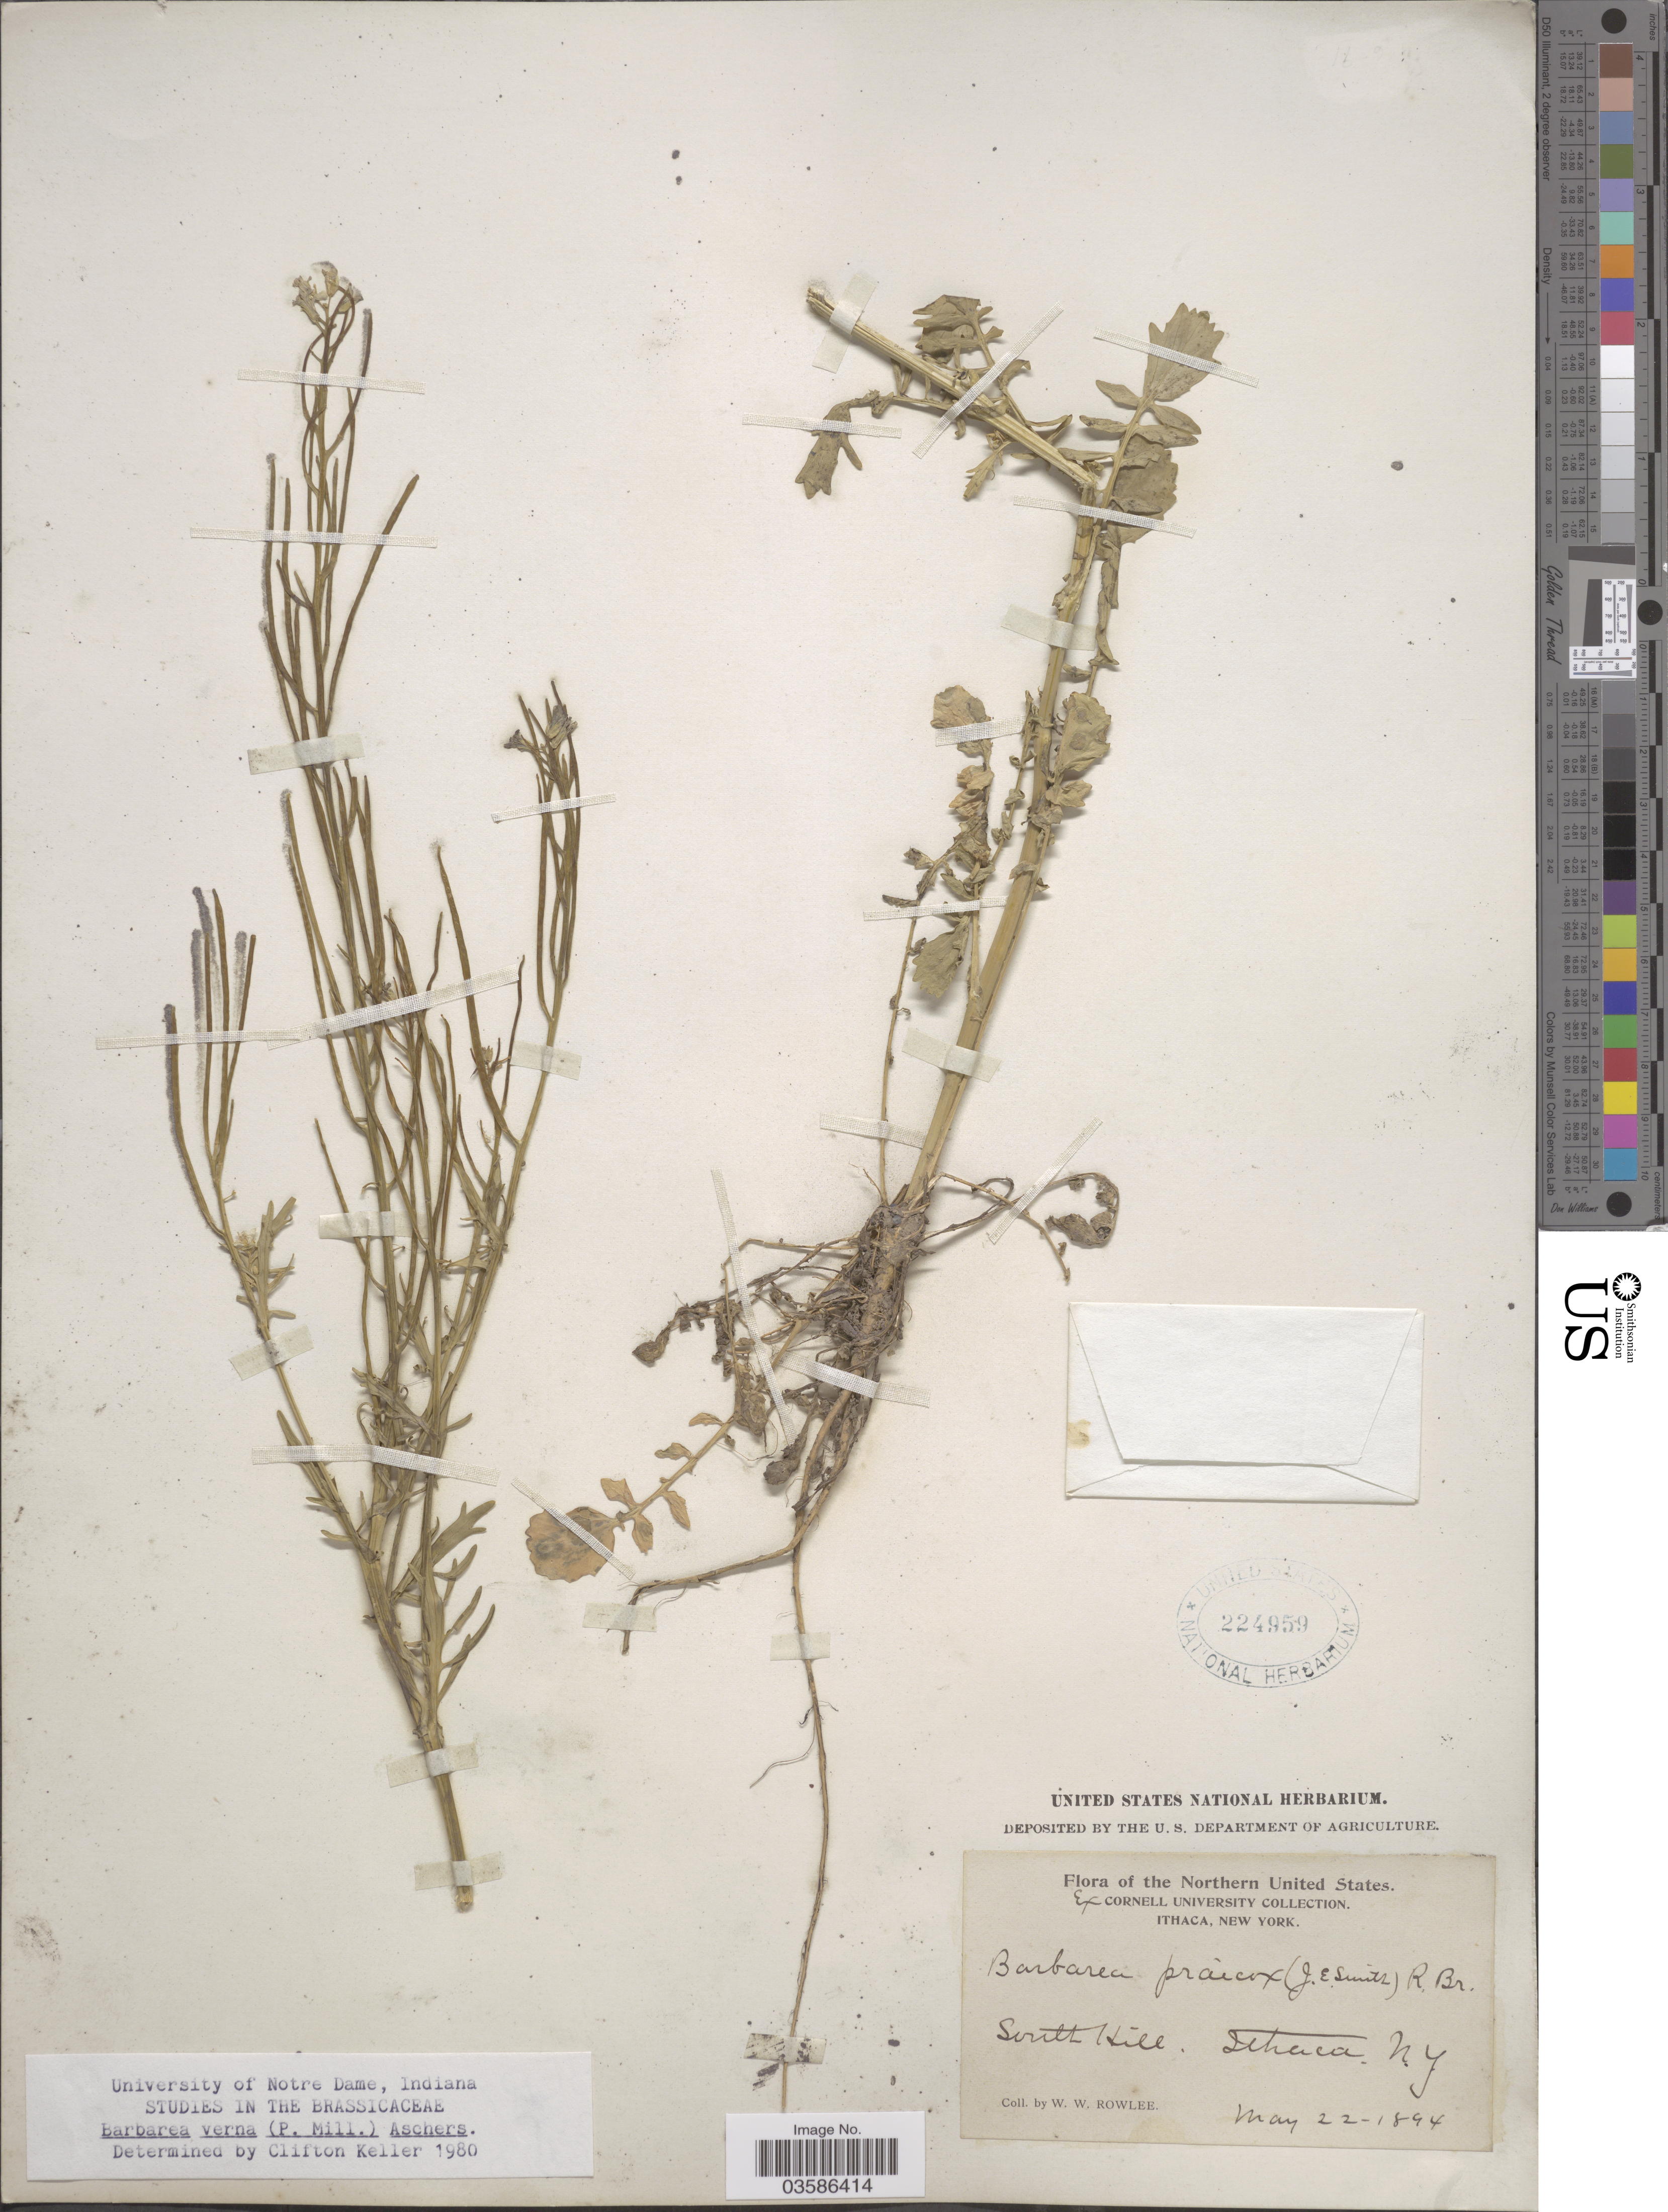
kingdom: Plantae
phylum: Tracheophyta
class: Magnoliopsida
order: Brassicales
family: Brassicaceae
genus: Barbarea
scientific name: Barbarea verna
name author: (Mill.) Asch.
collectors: W. W. Rowlee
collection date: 1894-05-22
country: United States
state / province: New York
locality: South Hill. Ithaca.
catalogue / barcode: US 224956